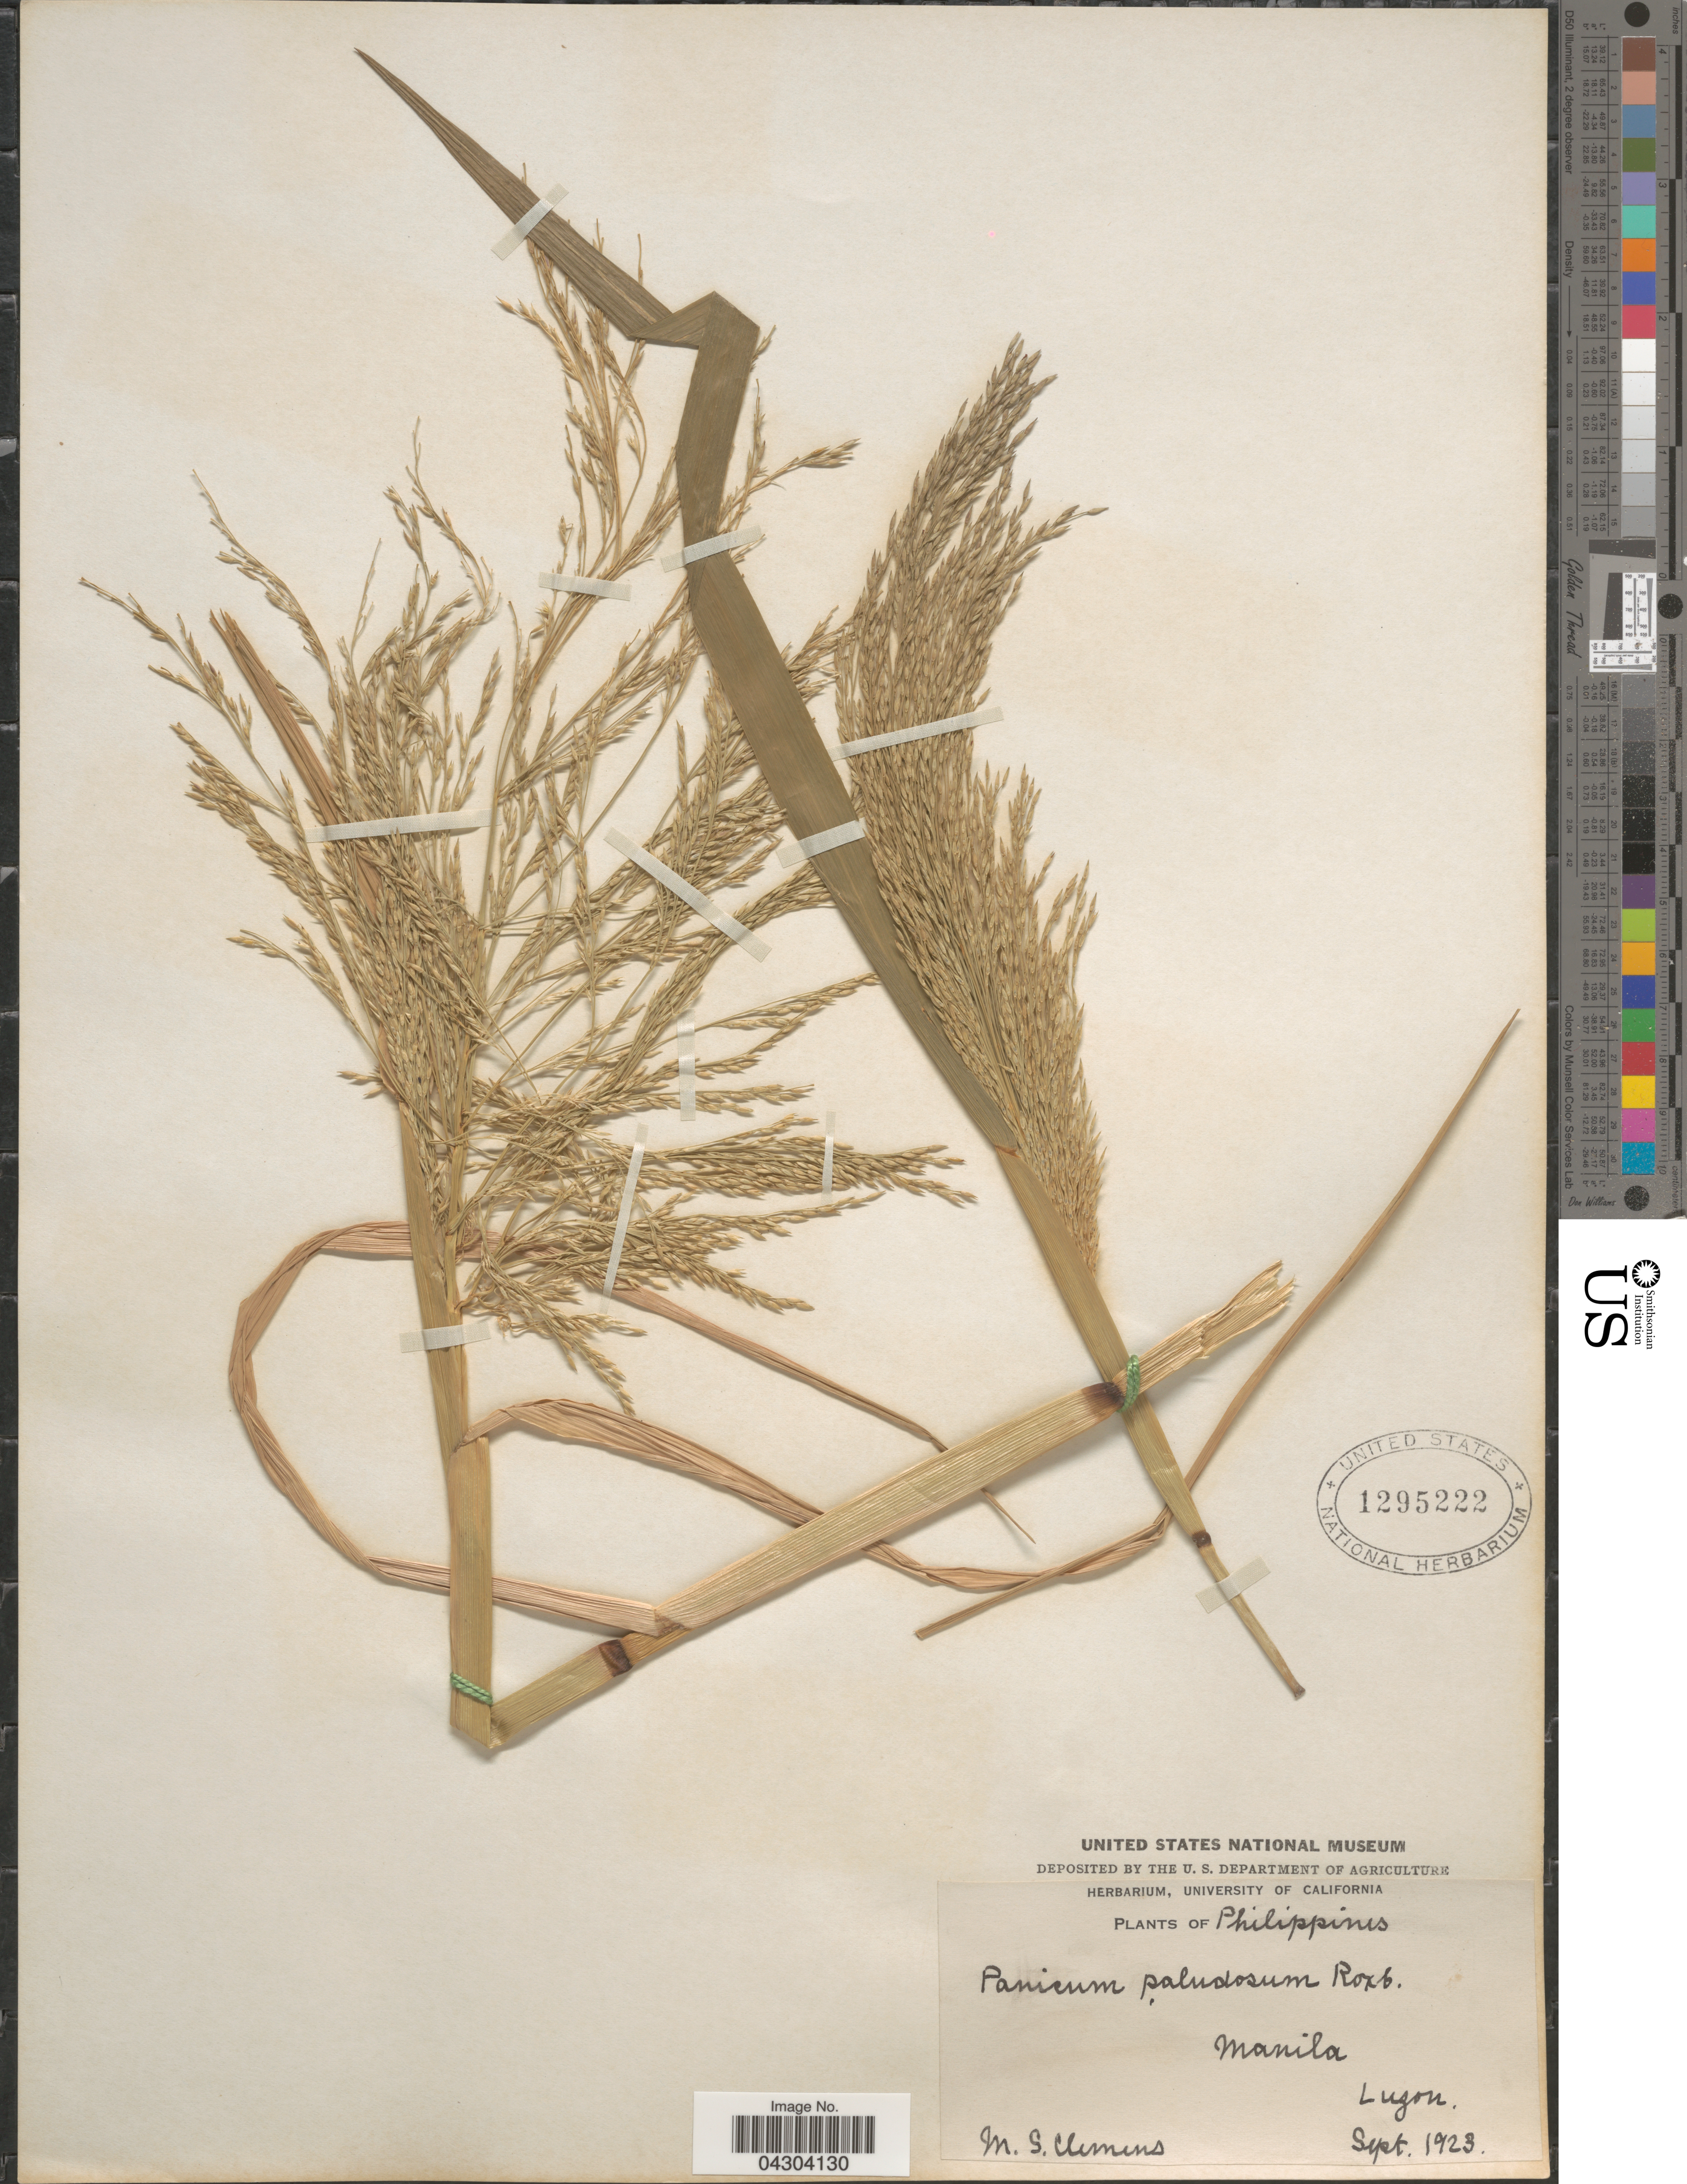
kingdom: Plantae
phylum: Tracheophyta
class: Liliopsida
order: Poales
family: Poaceae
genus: Panicum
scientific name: Panicum paludosum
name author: Roxb.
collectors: M. S. Clemens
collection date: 1923-09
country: Philippines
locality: Manila. Luzon.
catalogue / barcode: US 1295222